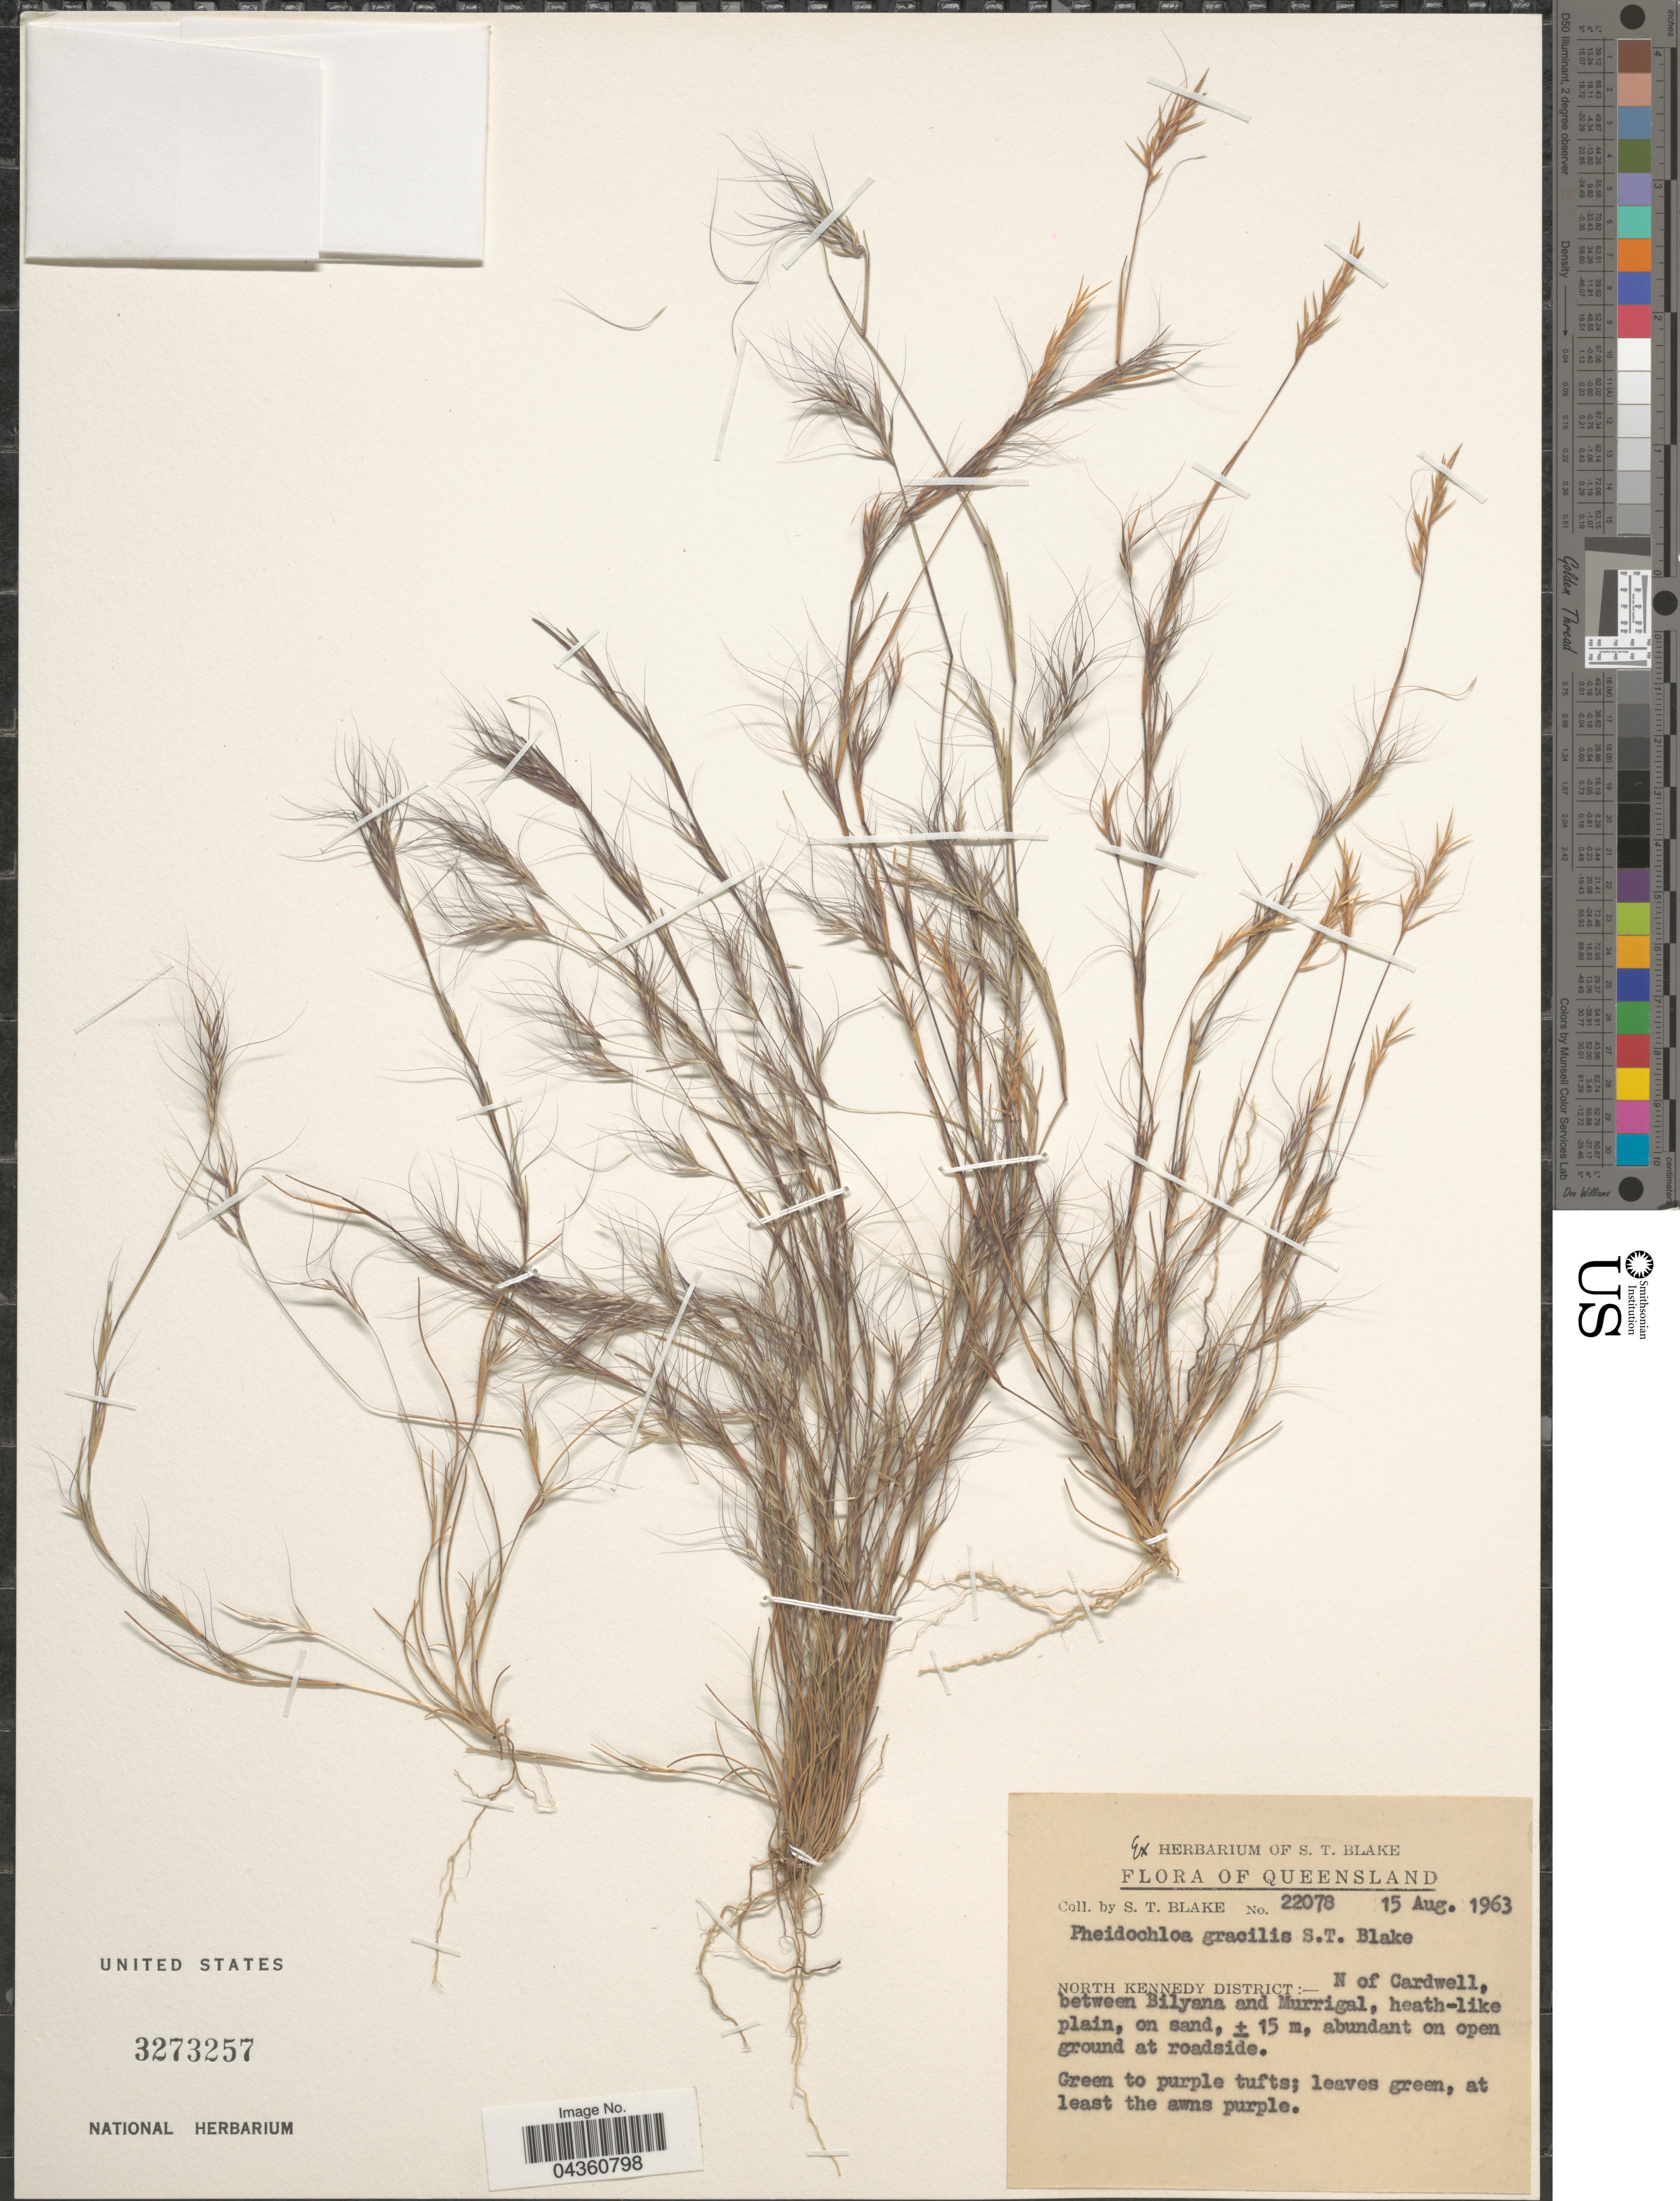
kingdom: Plantae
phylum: Tracheophyta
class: Liliopsida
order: Poales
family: Poaceae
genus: Eriachne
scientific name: Eriachne pallescens var. gracilis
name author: (Brongn.) Lazarides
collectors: S. T. Blake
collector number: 22078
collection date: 1963-08-15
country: Australia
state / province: Queensland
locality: North Kennedy District :- N of Cardwell, between Bilyana and Murrigal.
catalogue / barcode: US 3273257